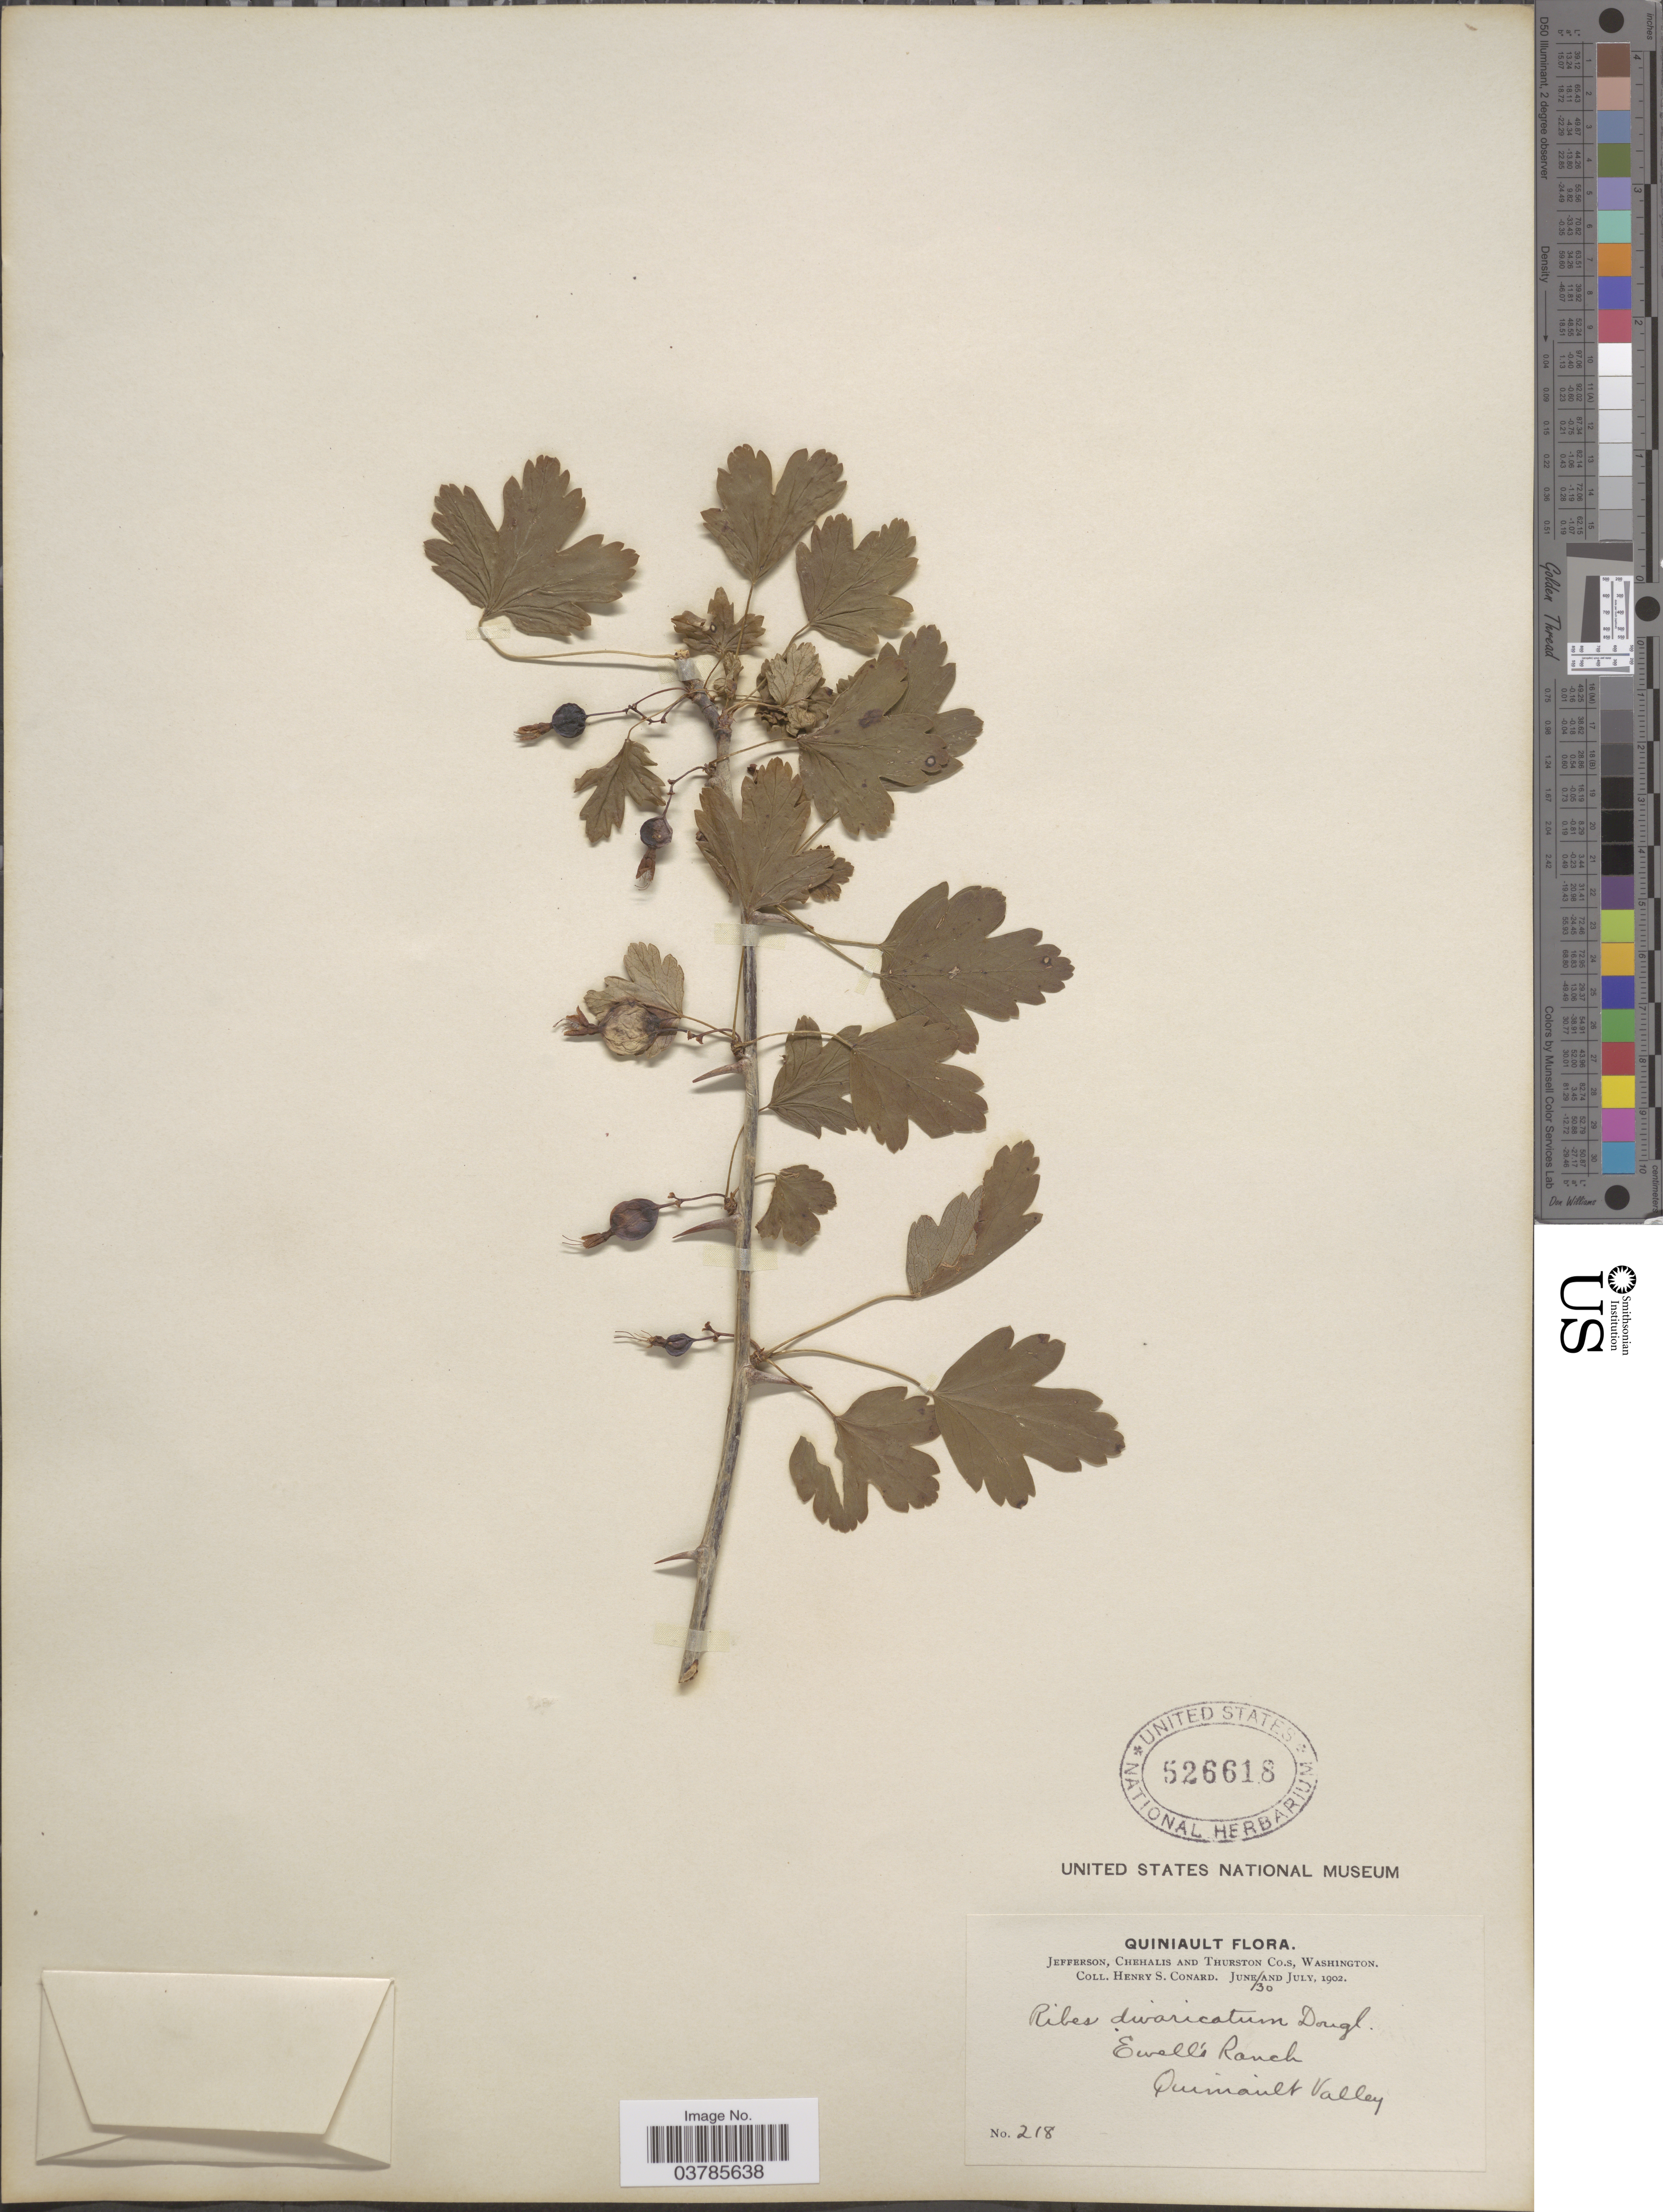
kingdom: Plantae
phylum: Tracheophyta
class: Magnoliopsida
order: Saxifragales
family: Grossulariaceae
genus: Ribes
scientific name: Ribes divaricatum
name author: Douglas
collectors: H. S. Conard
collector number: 218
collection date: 1902-06-30/1902-07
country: United States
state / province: Washington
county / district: Thurston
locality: Quiniault. Jefferson, Chehalis and Thurston Co.s. Ewell's Ranch. Quiniault Valley.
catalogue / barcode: US 526618